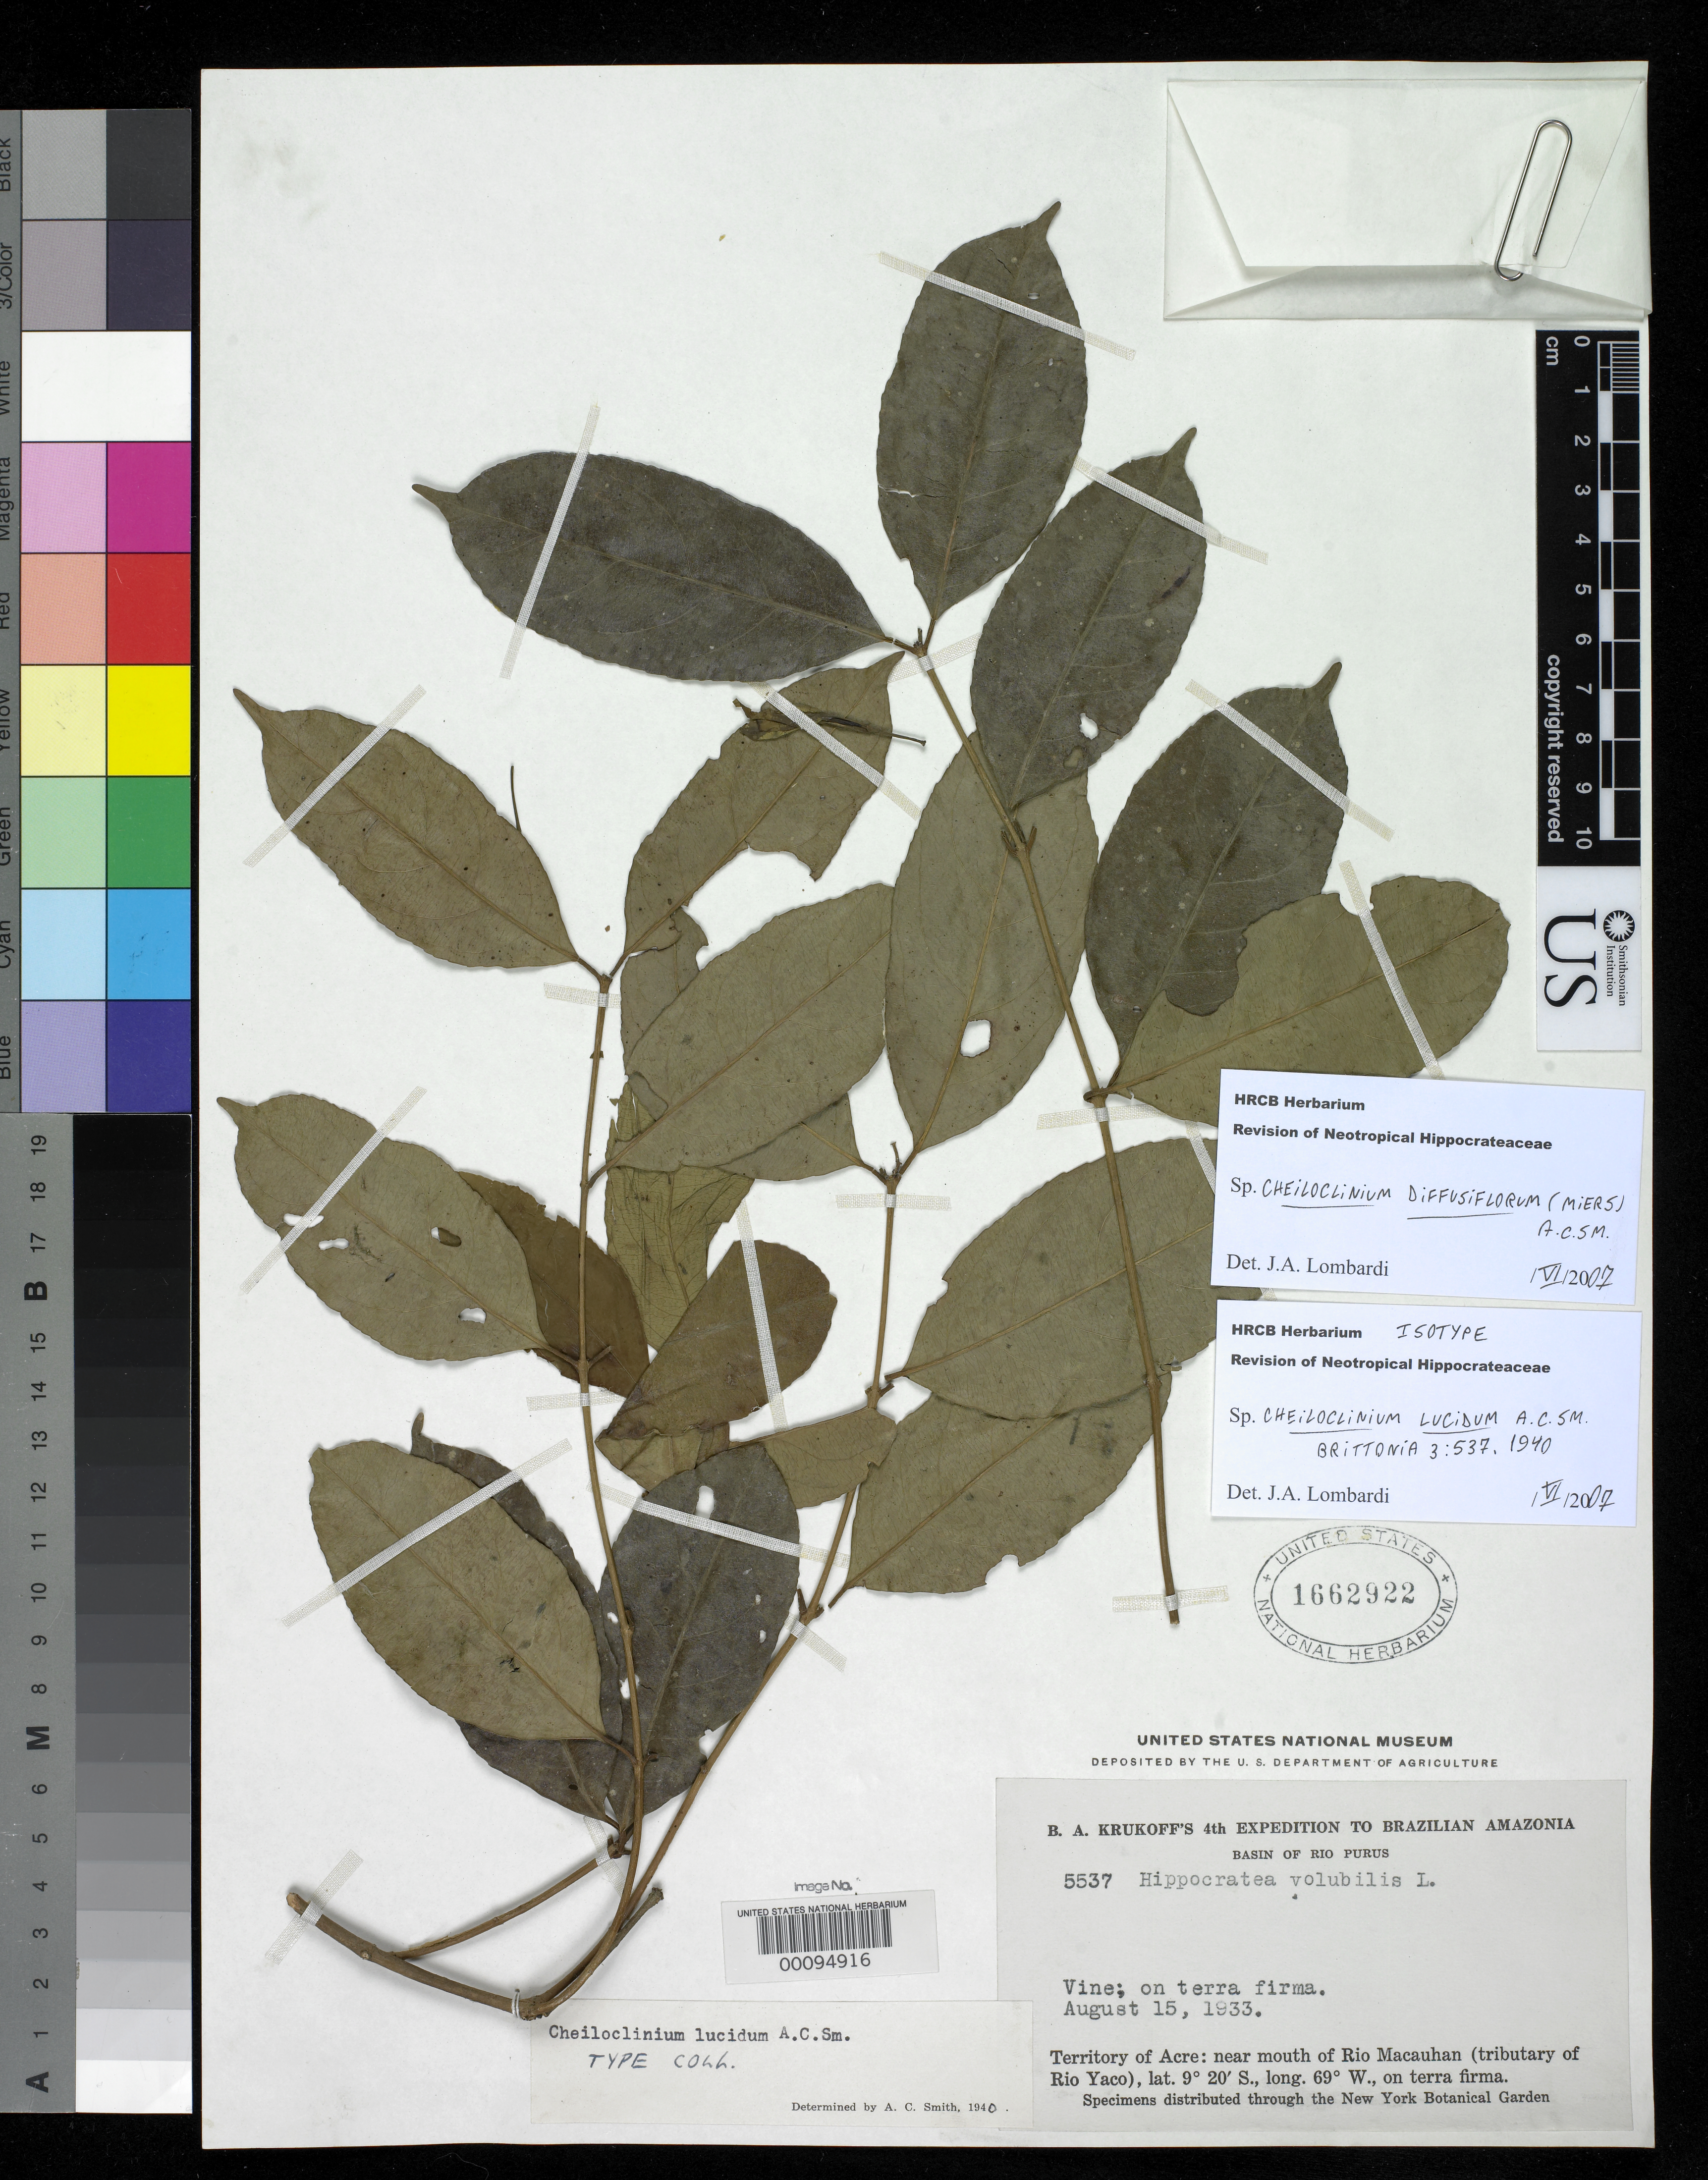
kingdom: Plantae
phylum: Tracheophyta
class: Magnoliopsida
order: Celastrales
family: Celastraceae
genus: Cheiloclinium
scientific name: Cheiloclinium lucidum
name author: A.C. Sm.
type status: Isotype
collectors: B. A. Krukoff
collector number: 5537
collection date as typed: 15 Aug 1933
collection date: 1933-08-15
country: Brazil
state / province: Acre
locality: Near mouth of Rio Macauhan.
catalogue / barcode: US 1662922